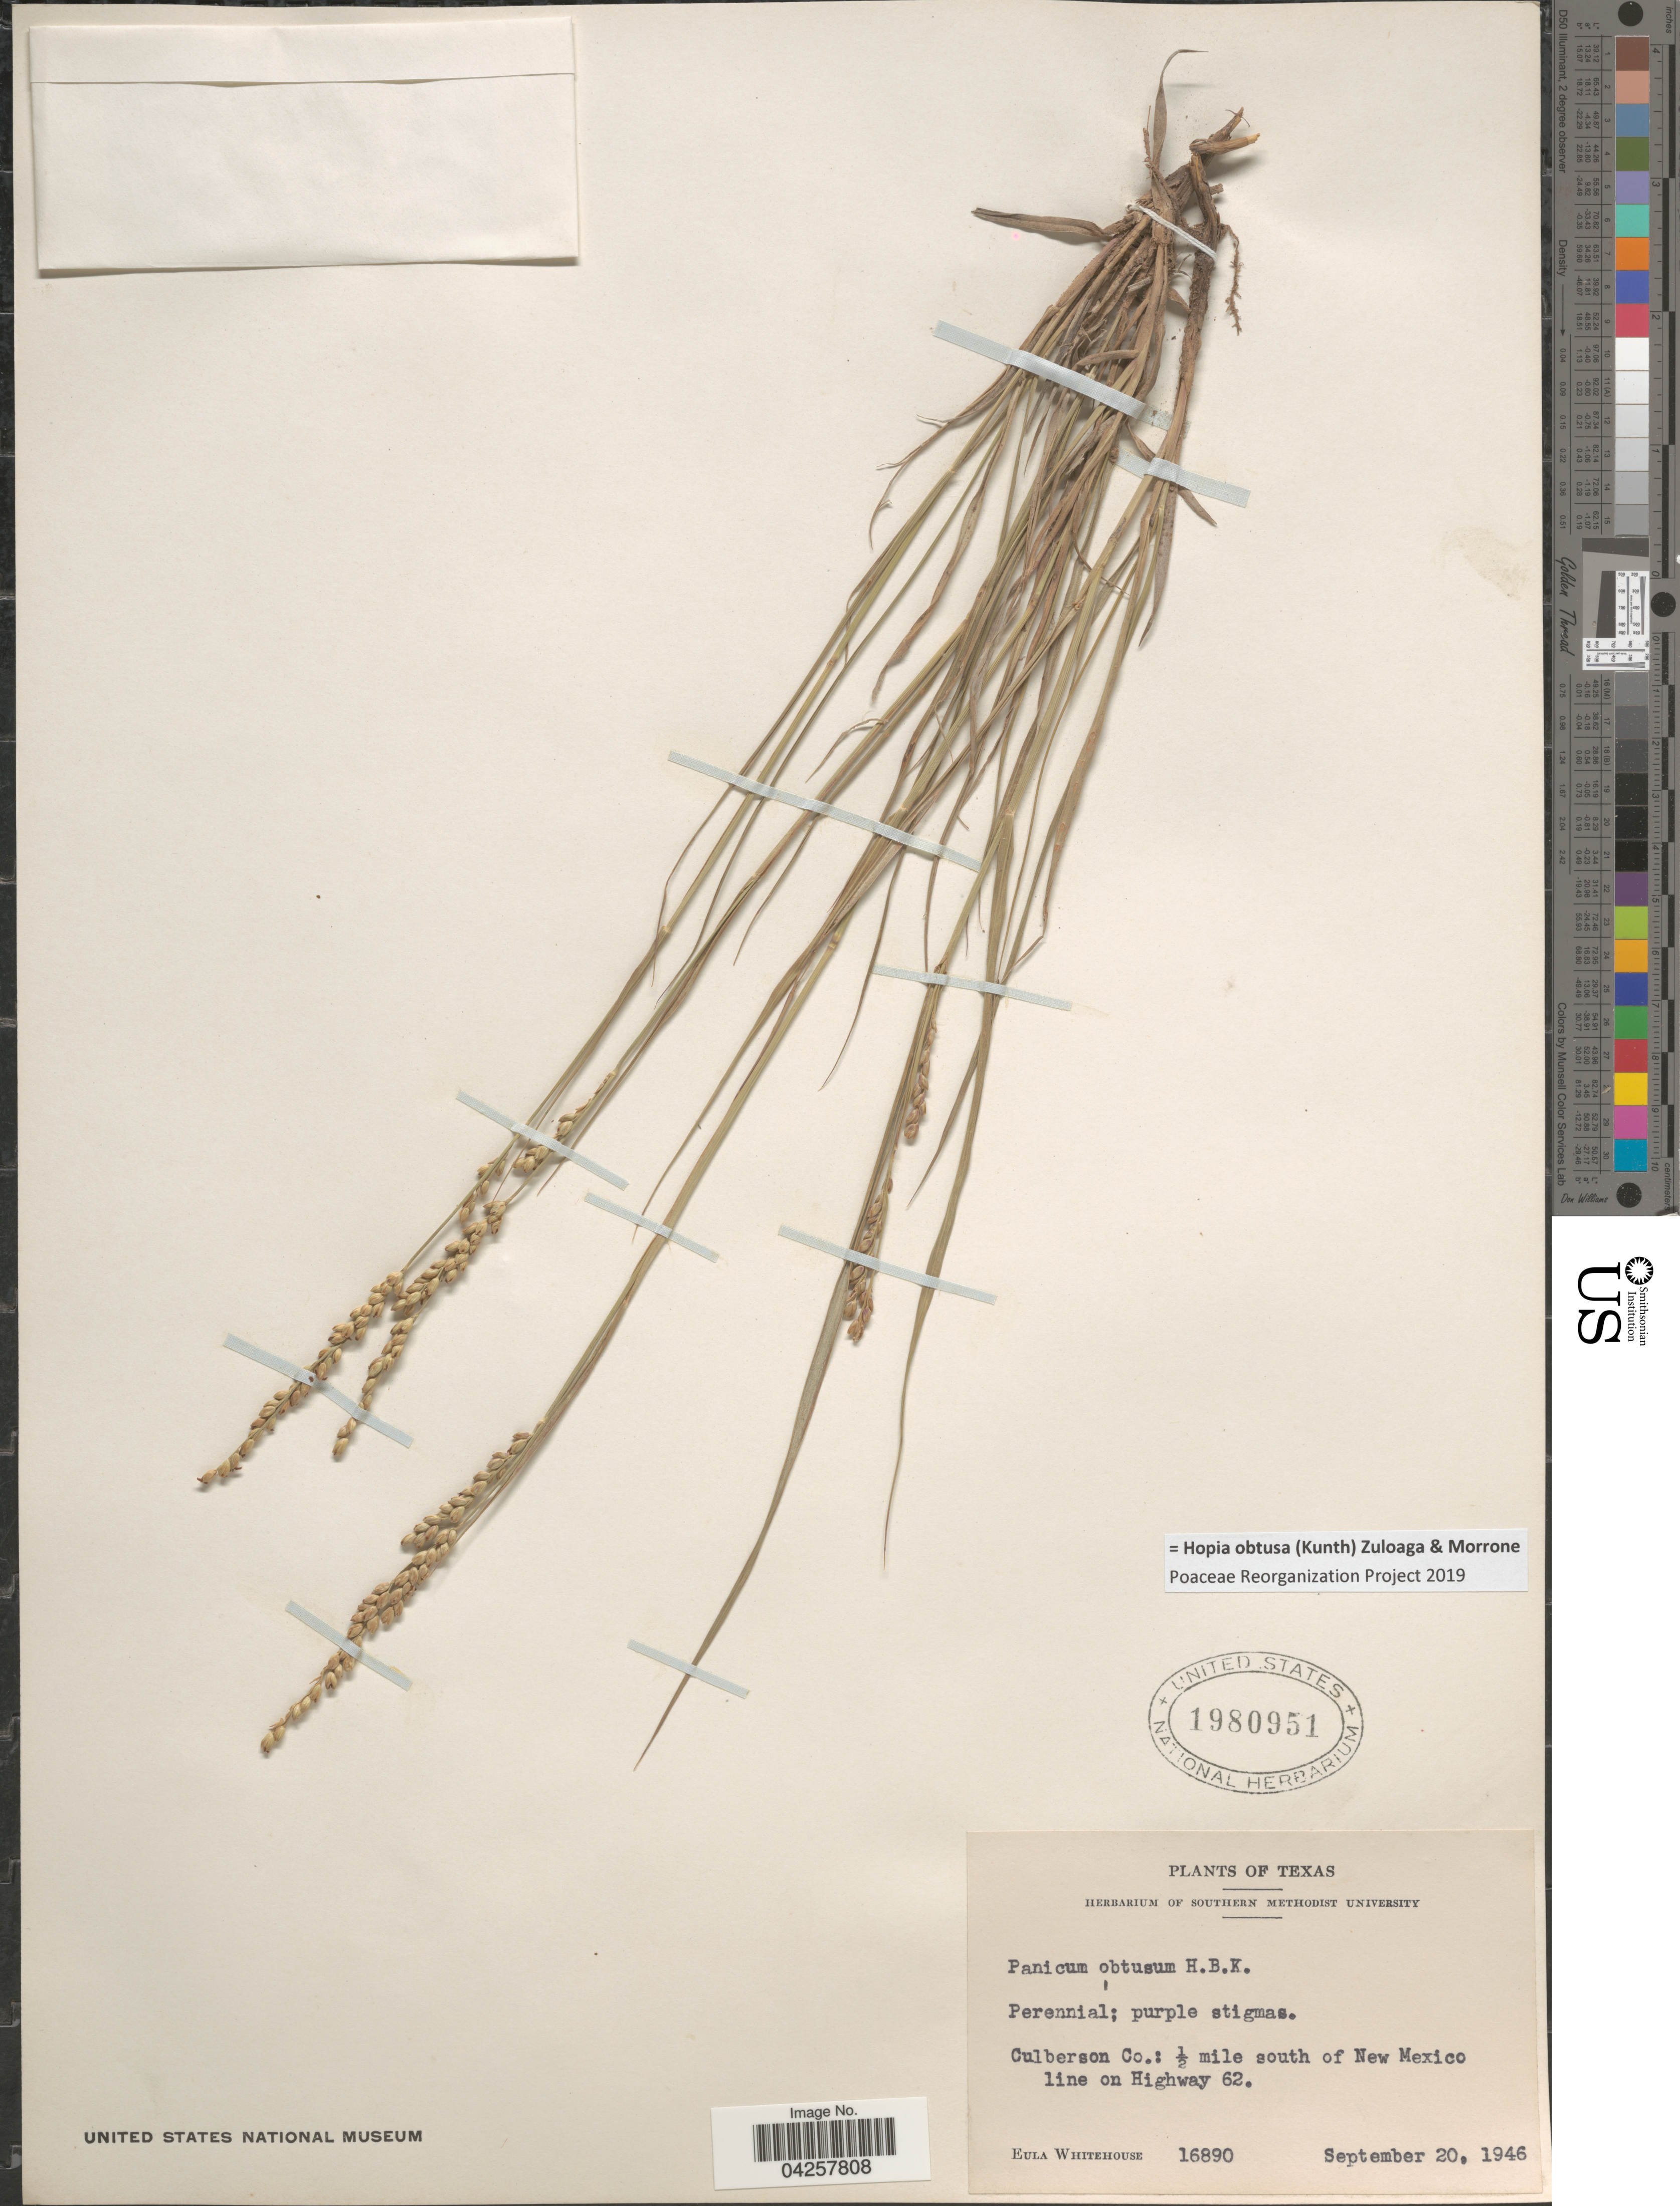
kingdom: Plantae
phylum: Tracheophyta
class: Liliopsida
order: Poales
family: Poaceae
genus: Hopia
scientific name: Hopia obtusa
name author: (Kunth) Zuloaga & Morrone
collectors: E. Whitehouse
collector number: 16890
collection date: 1946-09-20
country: United States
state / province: Texas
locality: Culberson Co.: ½ mile south of New Mexico line on Highway 62.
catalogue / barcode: US 1980951